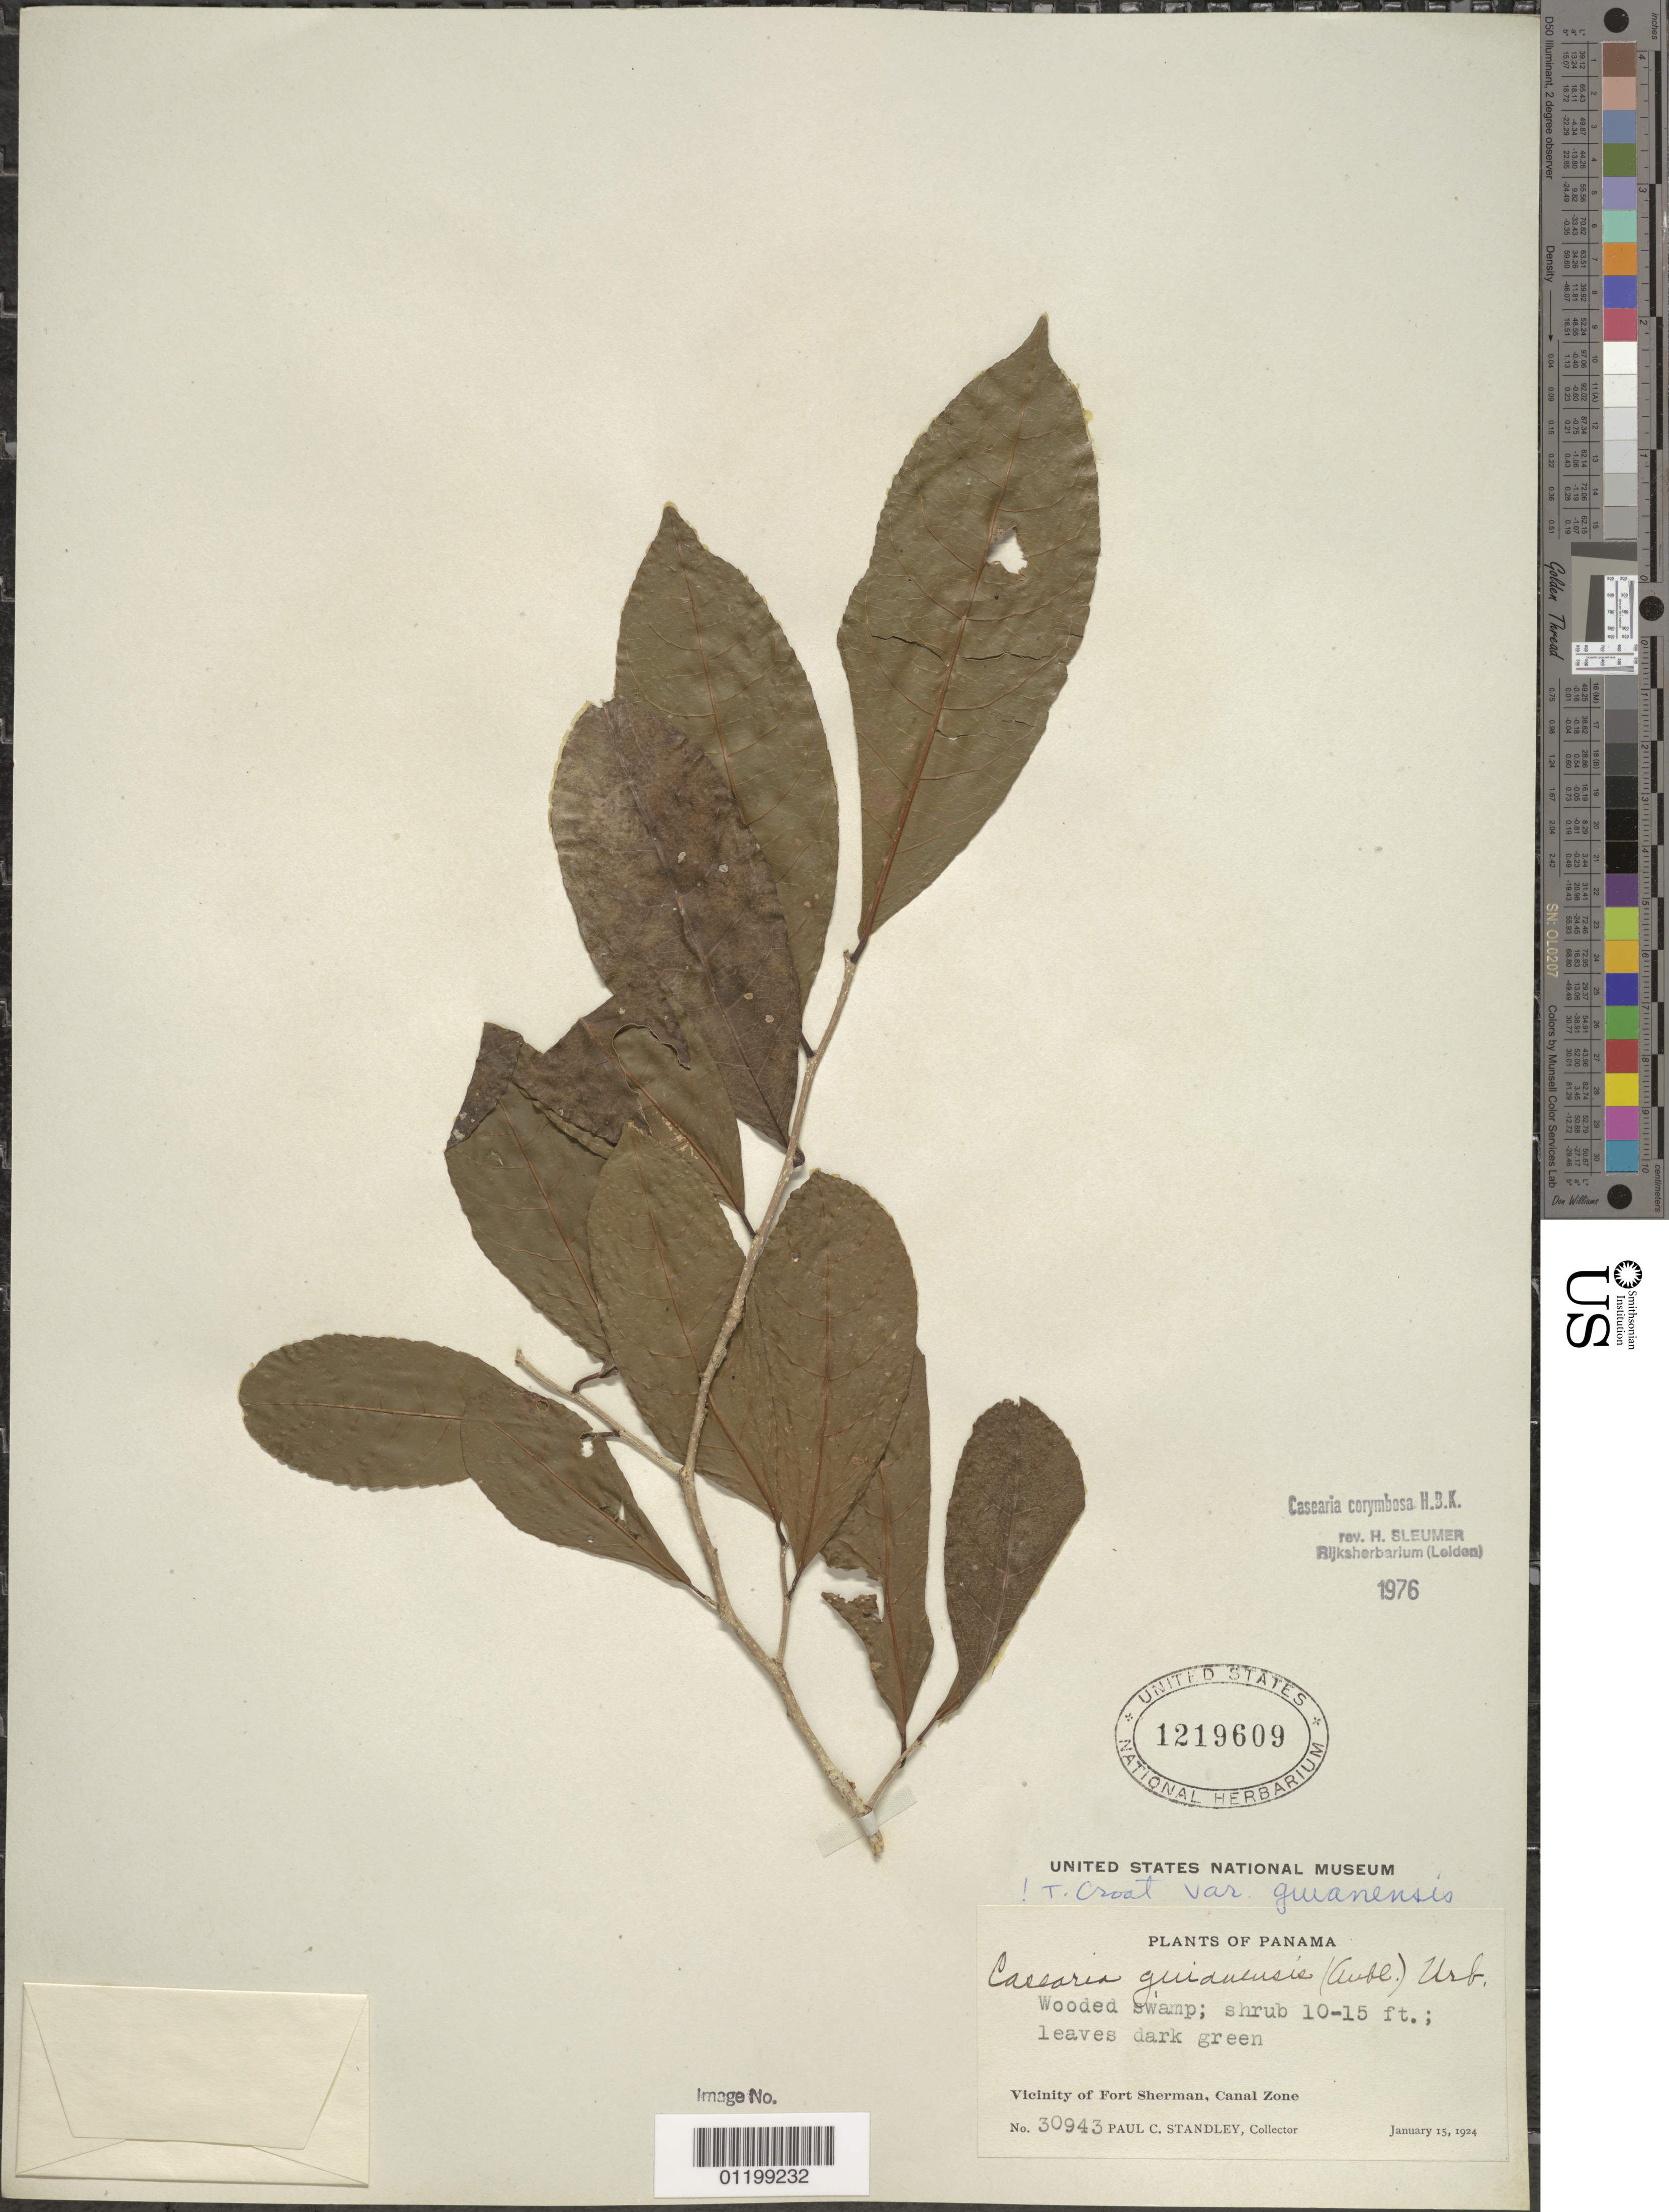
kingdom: Plantae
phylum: Tracheophyta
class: Magnoliopsida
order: Malpighiales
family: Salicaceae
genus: Casearia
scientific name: Casearia guianensis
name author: (Aubl.) Urb.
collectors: P. C. Standley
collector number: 30943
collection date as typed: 15 Jan 1924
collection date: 1924-01-15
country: Panama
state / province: Colón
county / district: Canal Zone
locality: Vicinity of Fort Sherman.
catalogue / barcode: US 1219609